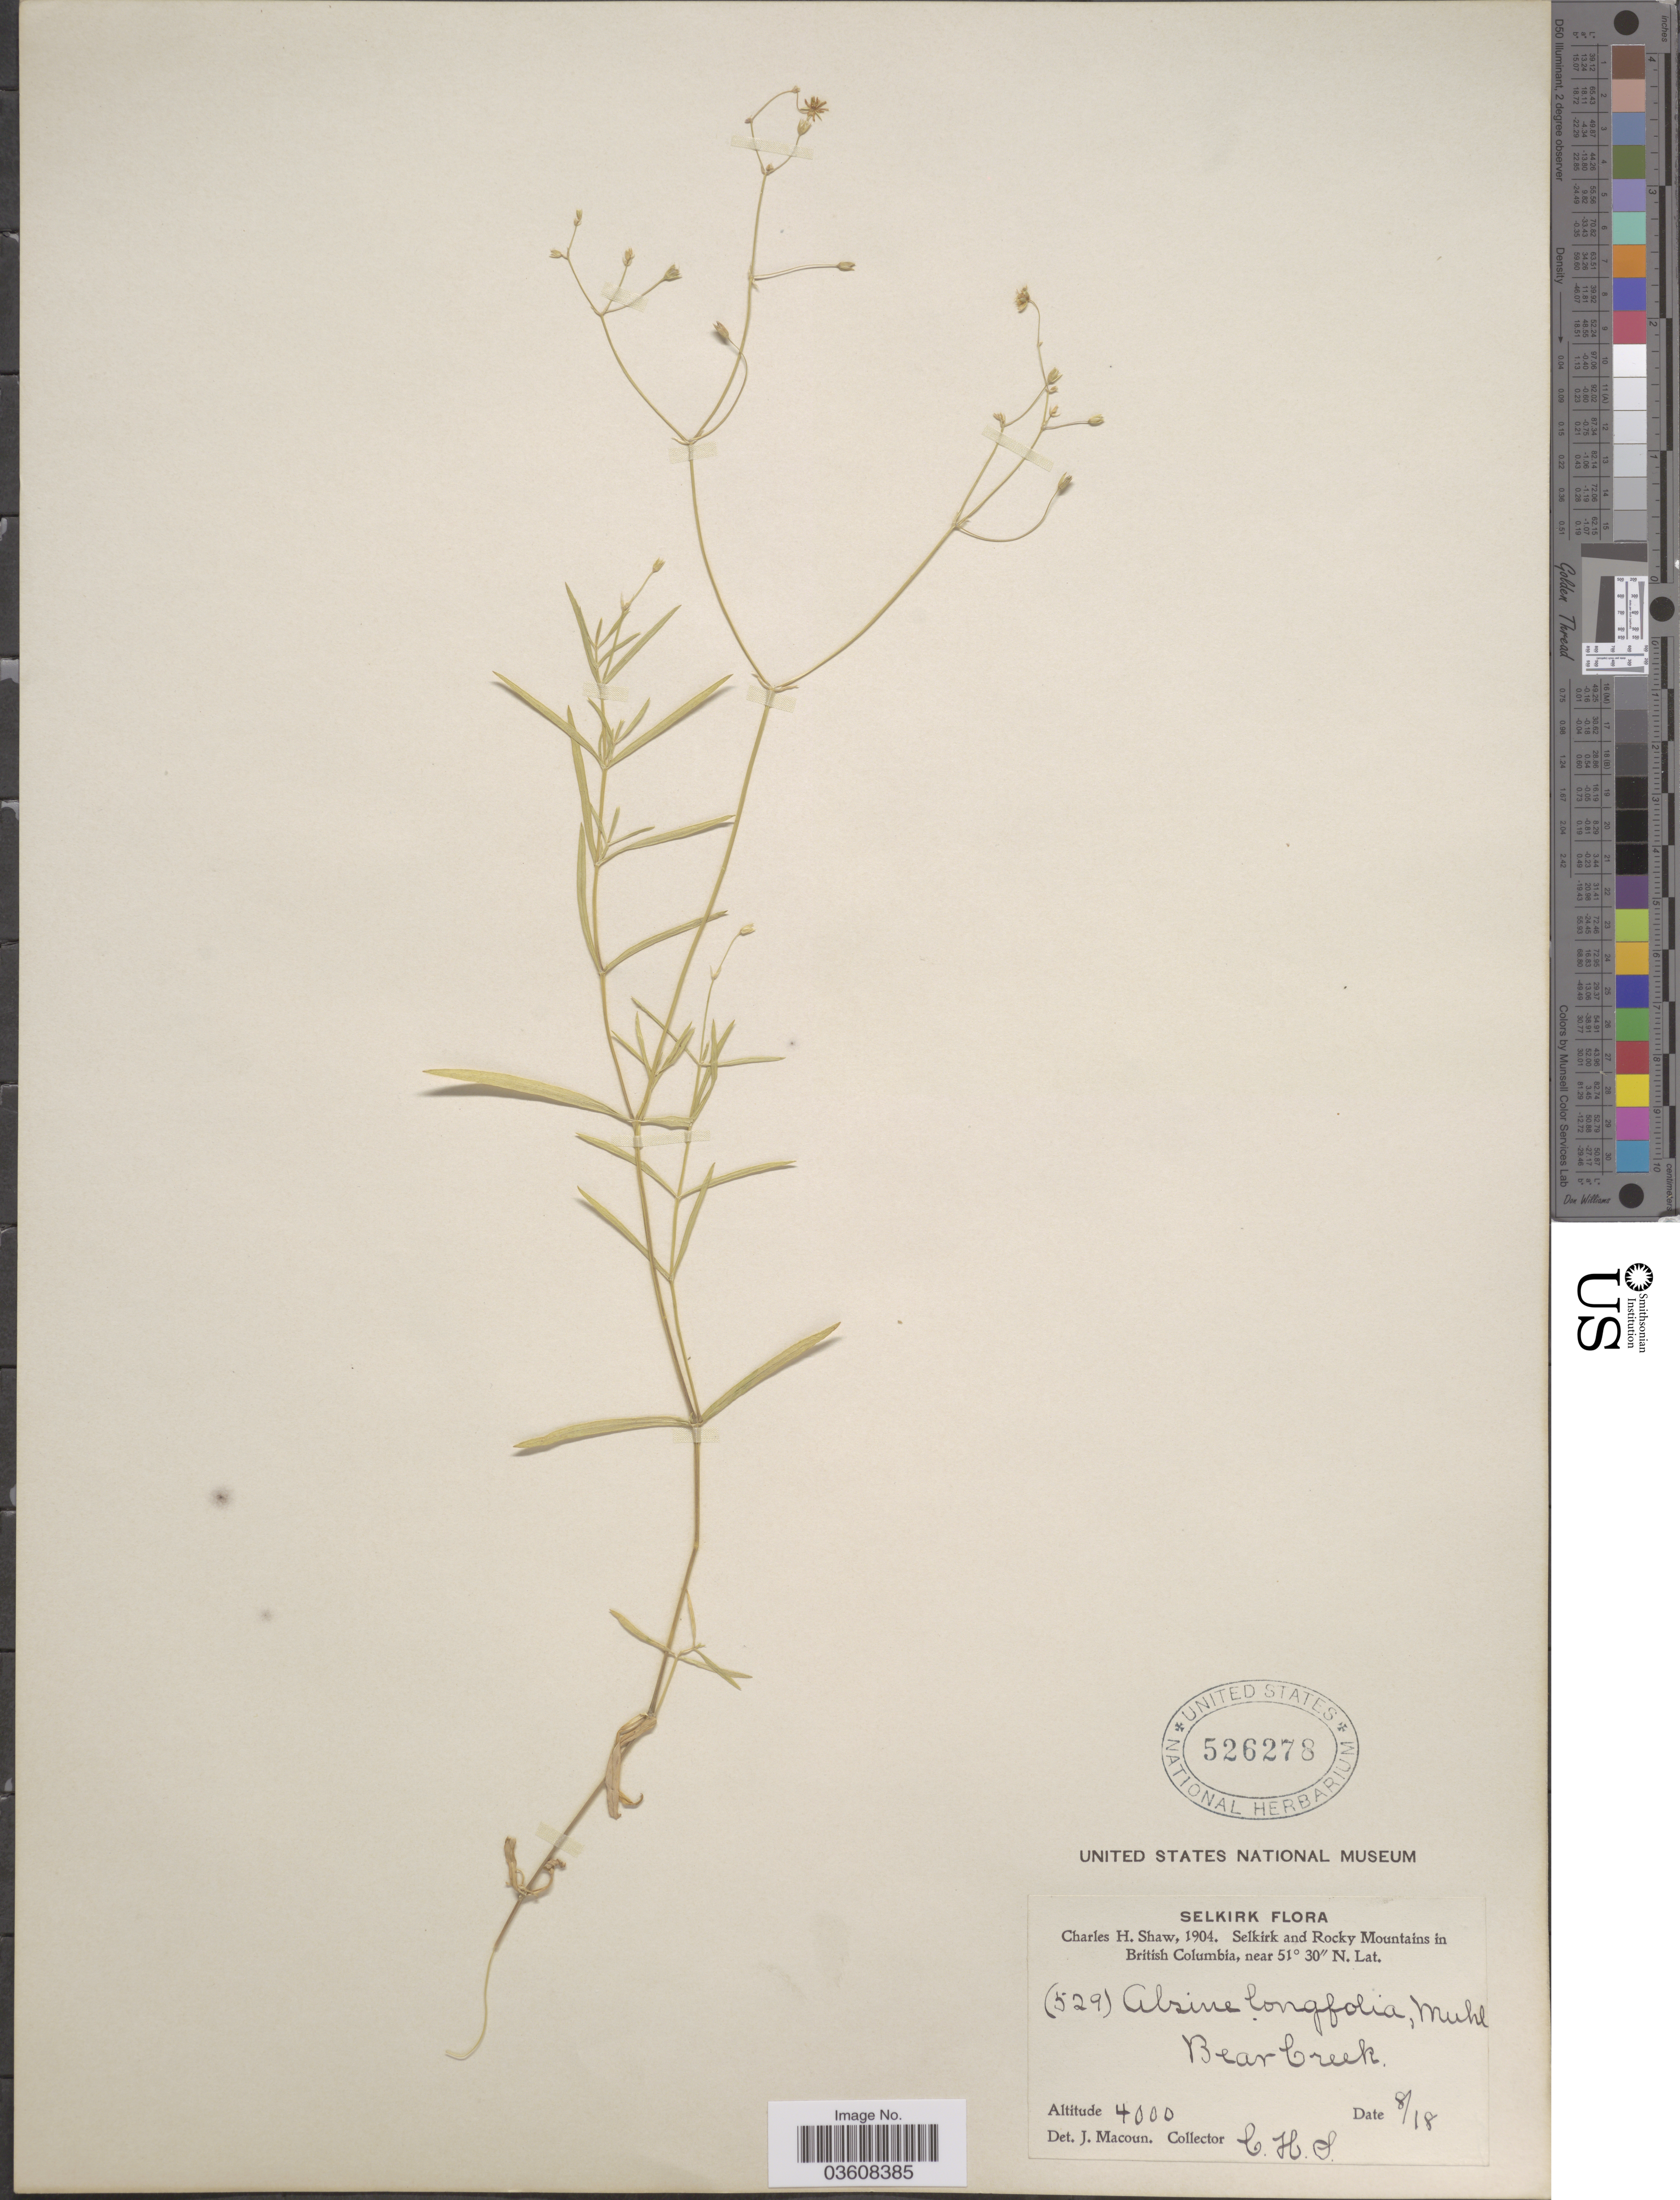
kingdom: Plantae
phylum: Tracheophyta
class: Magnoliopsida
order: Caryophyllales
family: Caryophyllaceae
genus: Stellaria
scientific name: Stellaria longifolia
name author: Muhl. ex Willd.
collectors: C. Shaw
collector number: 529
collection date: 1904-08-18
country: Canada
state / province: British Columbia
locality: Selkirk and Rocky Mountains. Bear Creek.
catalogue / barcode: US 526278